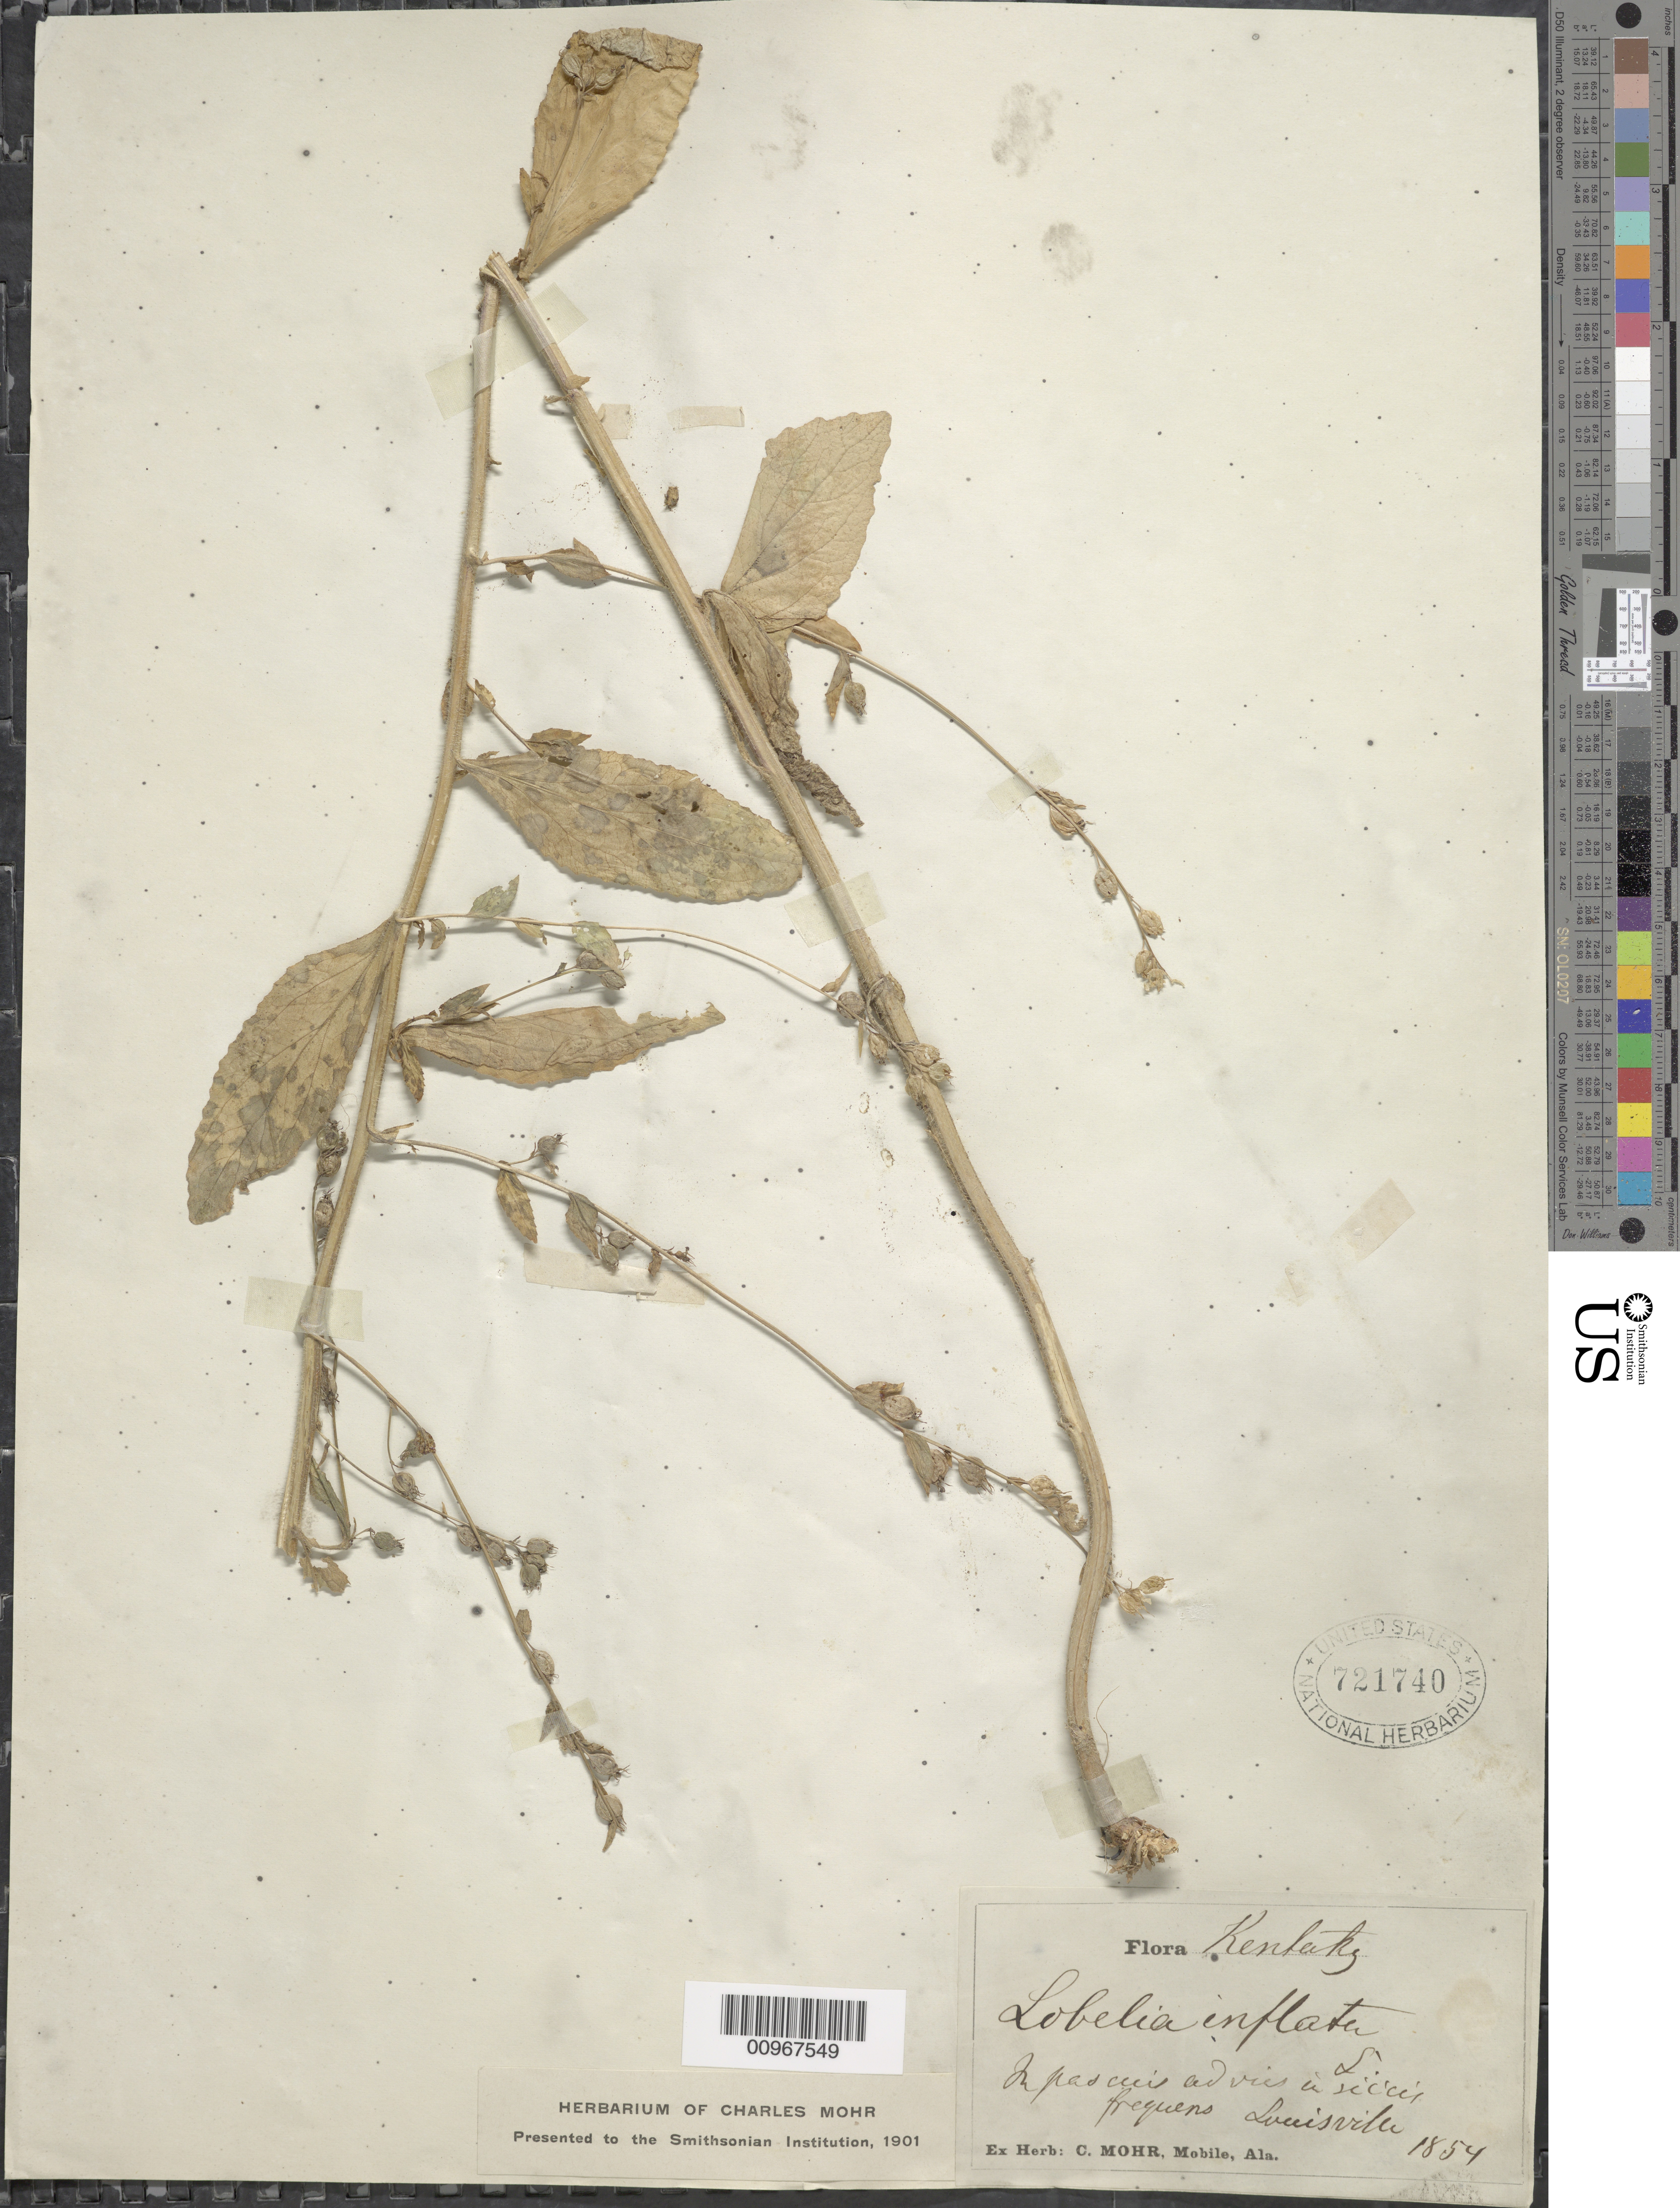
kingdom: Plantae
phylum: Tracheophyta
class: Magnoliopsida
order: Asterales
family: Campanulaceae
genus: Lobelia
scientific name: Lobelia inflata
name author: L.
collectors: C. T. Mohr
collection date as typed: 1854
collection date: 1854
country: United States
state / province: Kentucky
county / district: Jefferson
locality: Louisville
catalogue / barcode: US 721740